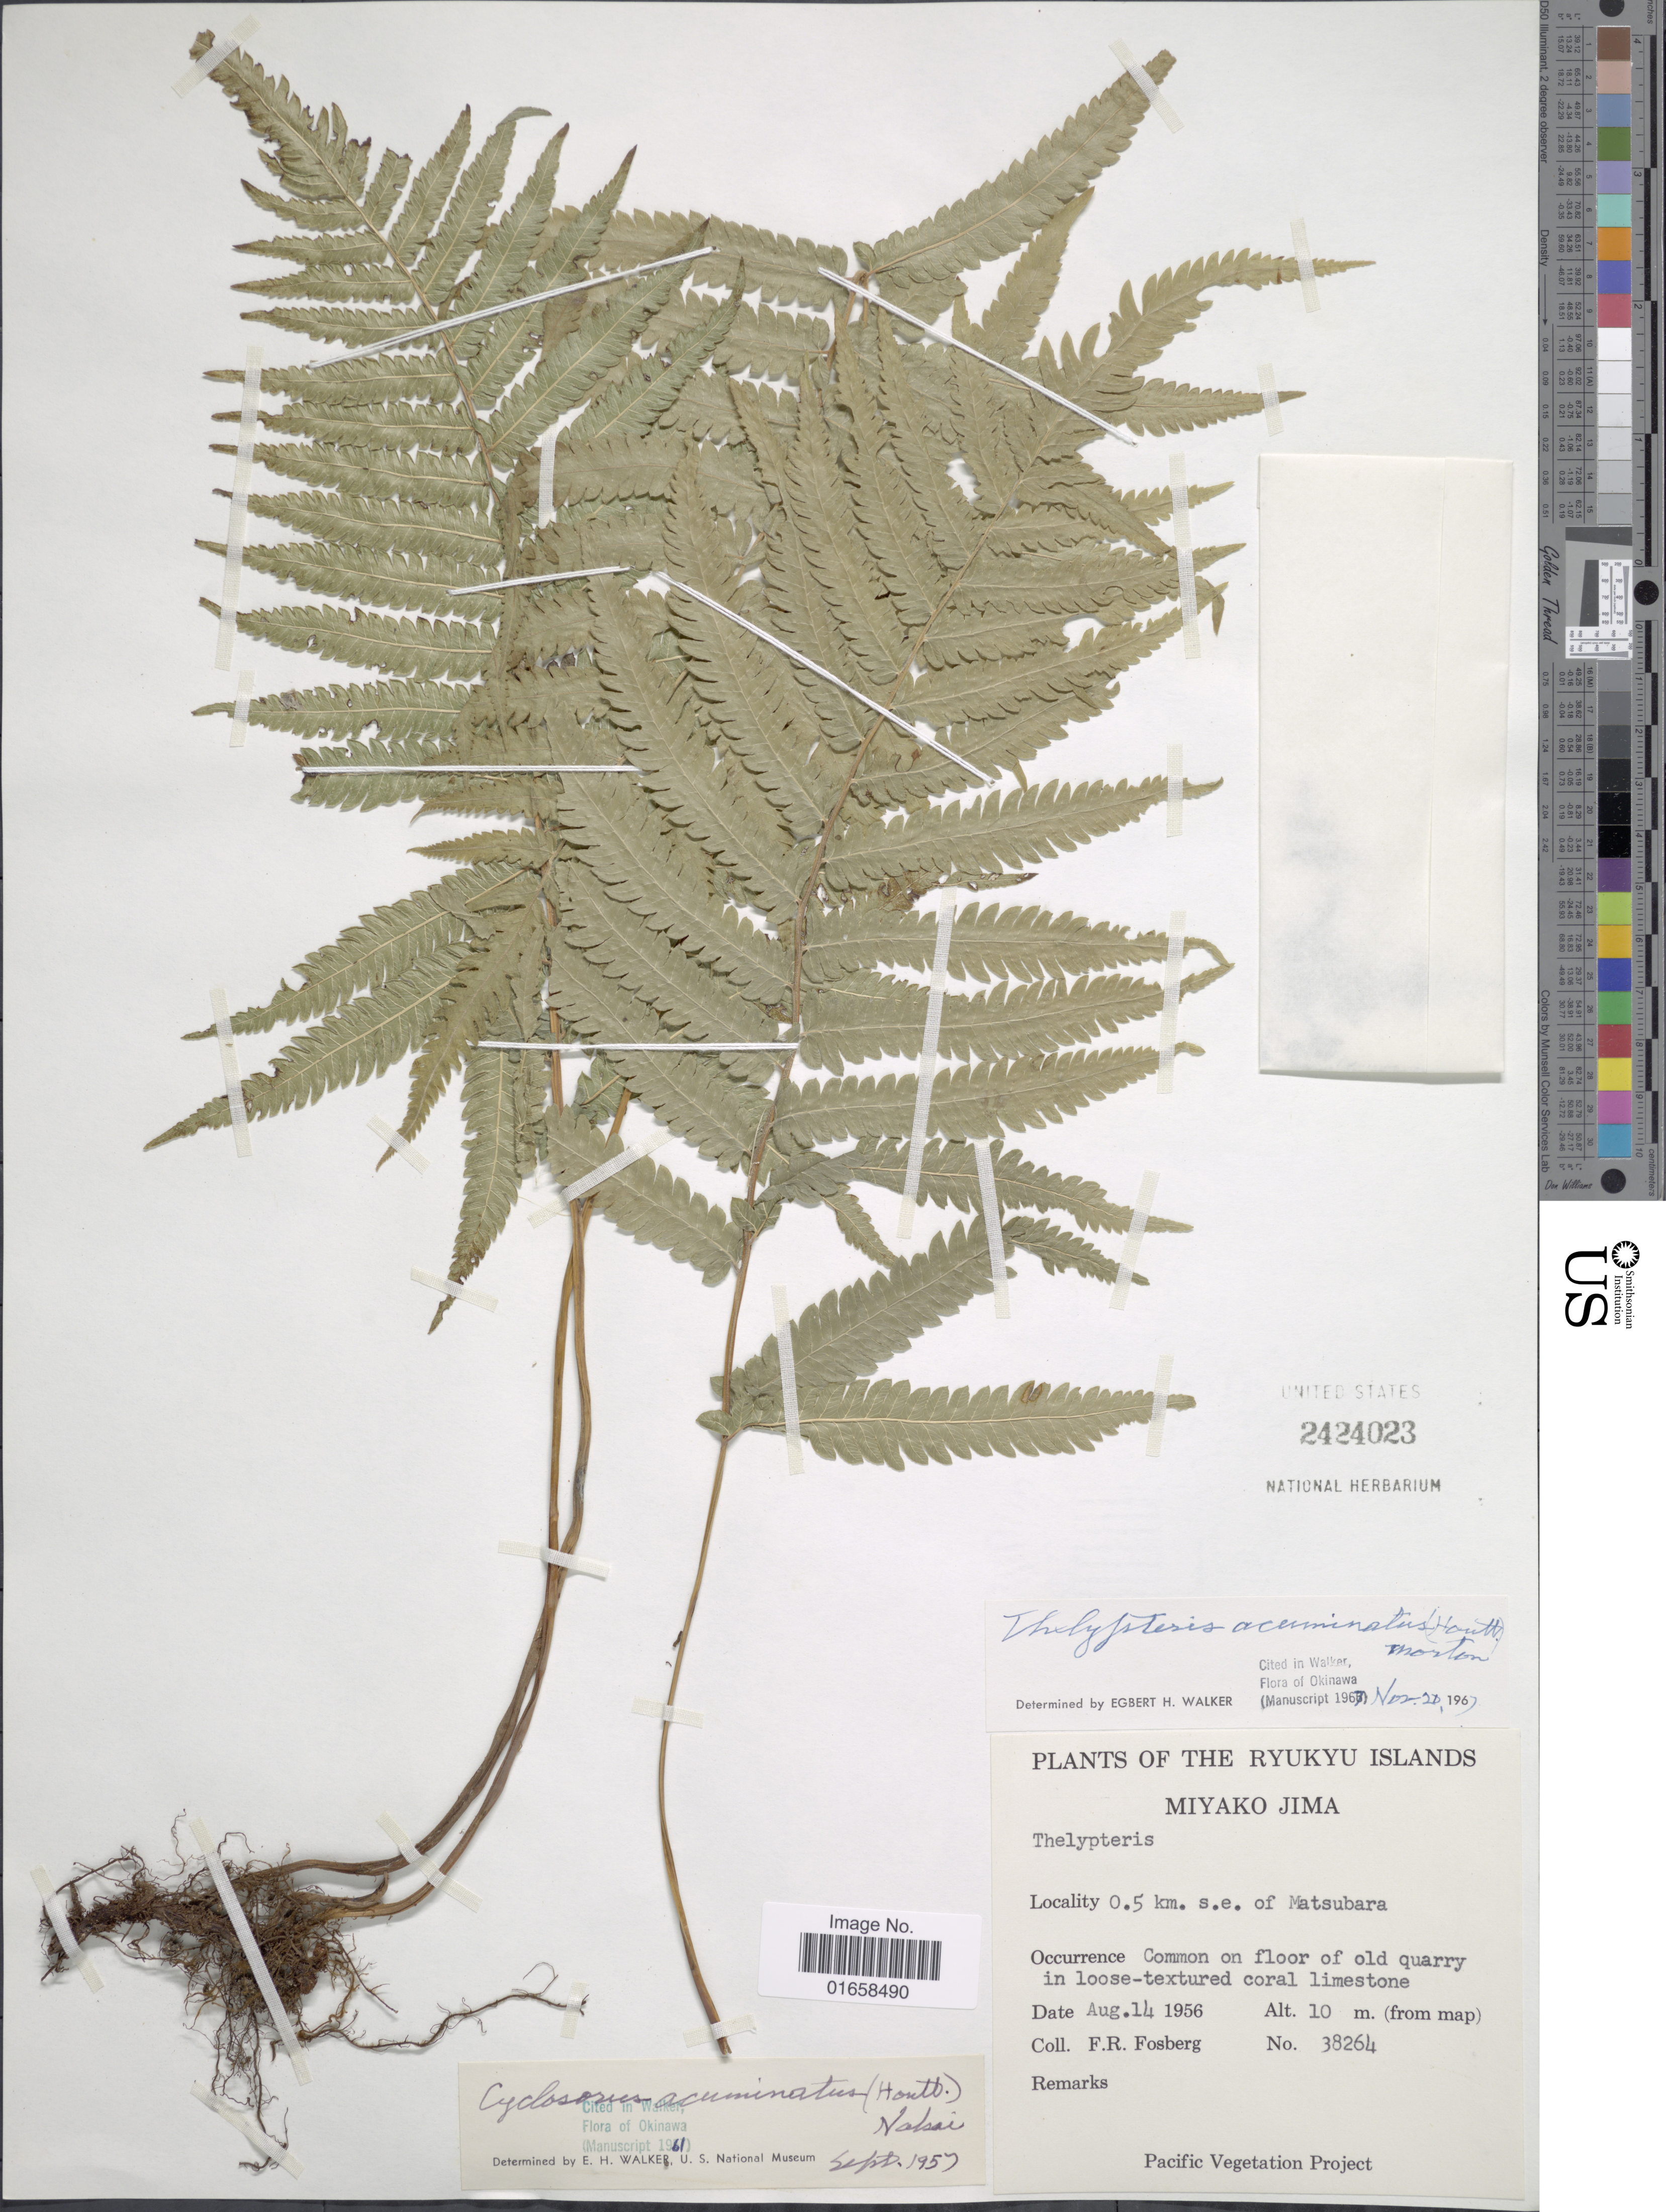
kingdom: Plantae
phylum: Tracheophyta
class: Polypodiopsida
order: Polypodiales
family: Thelypteridaceae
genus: Christella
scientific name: Christella acuminata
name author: (Houtt.) H. Lév.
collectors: F. R. Fosberg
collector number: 38264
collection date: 1956-08-14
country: Japan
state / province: Okinawa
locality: Ryukyu Islands. Miyako Jima. 0.5 km. s. e. of Matsubara.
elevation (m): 10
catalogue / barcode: US 2424023